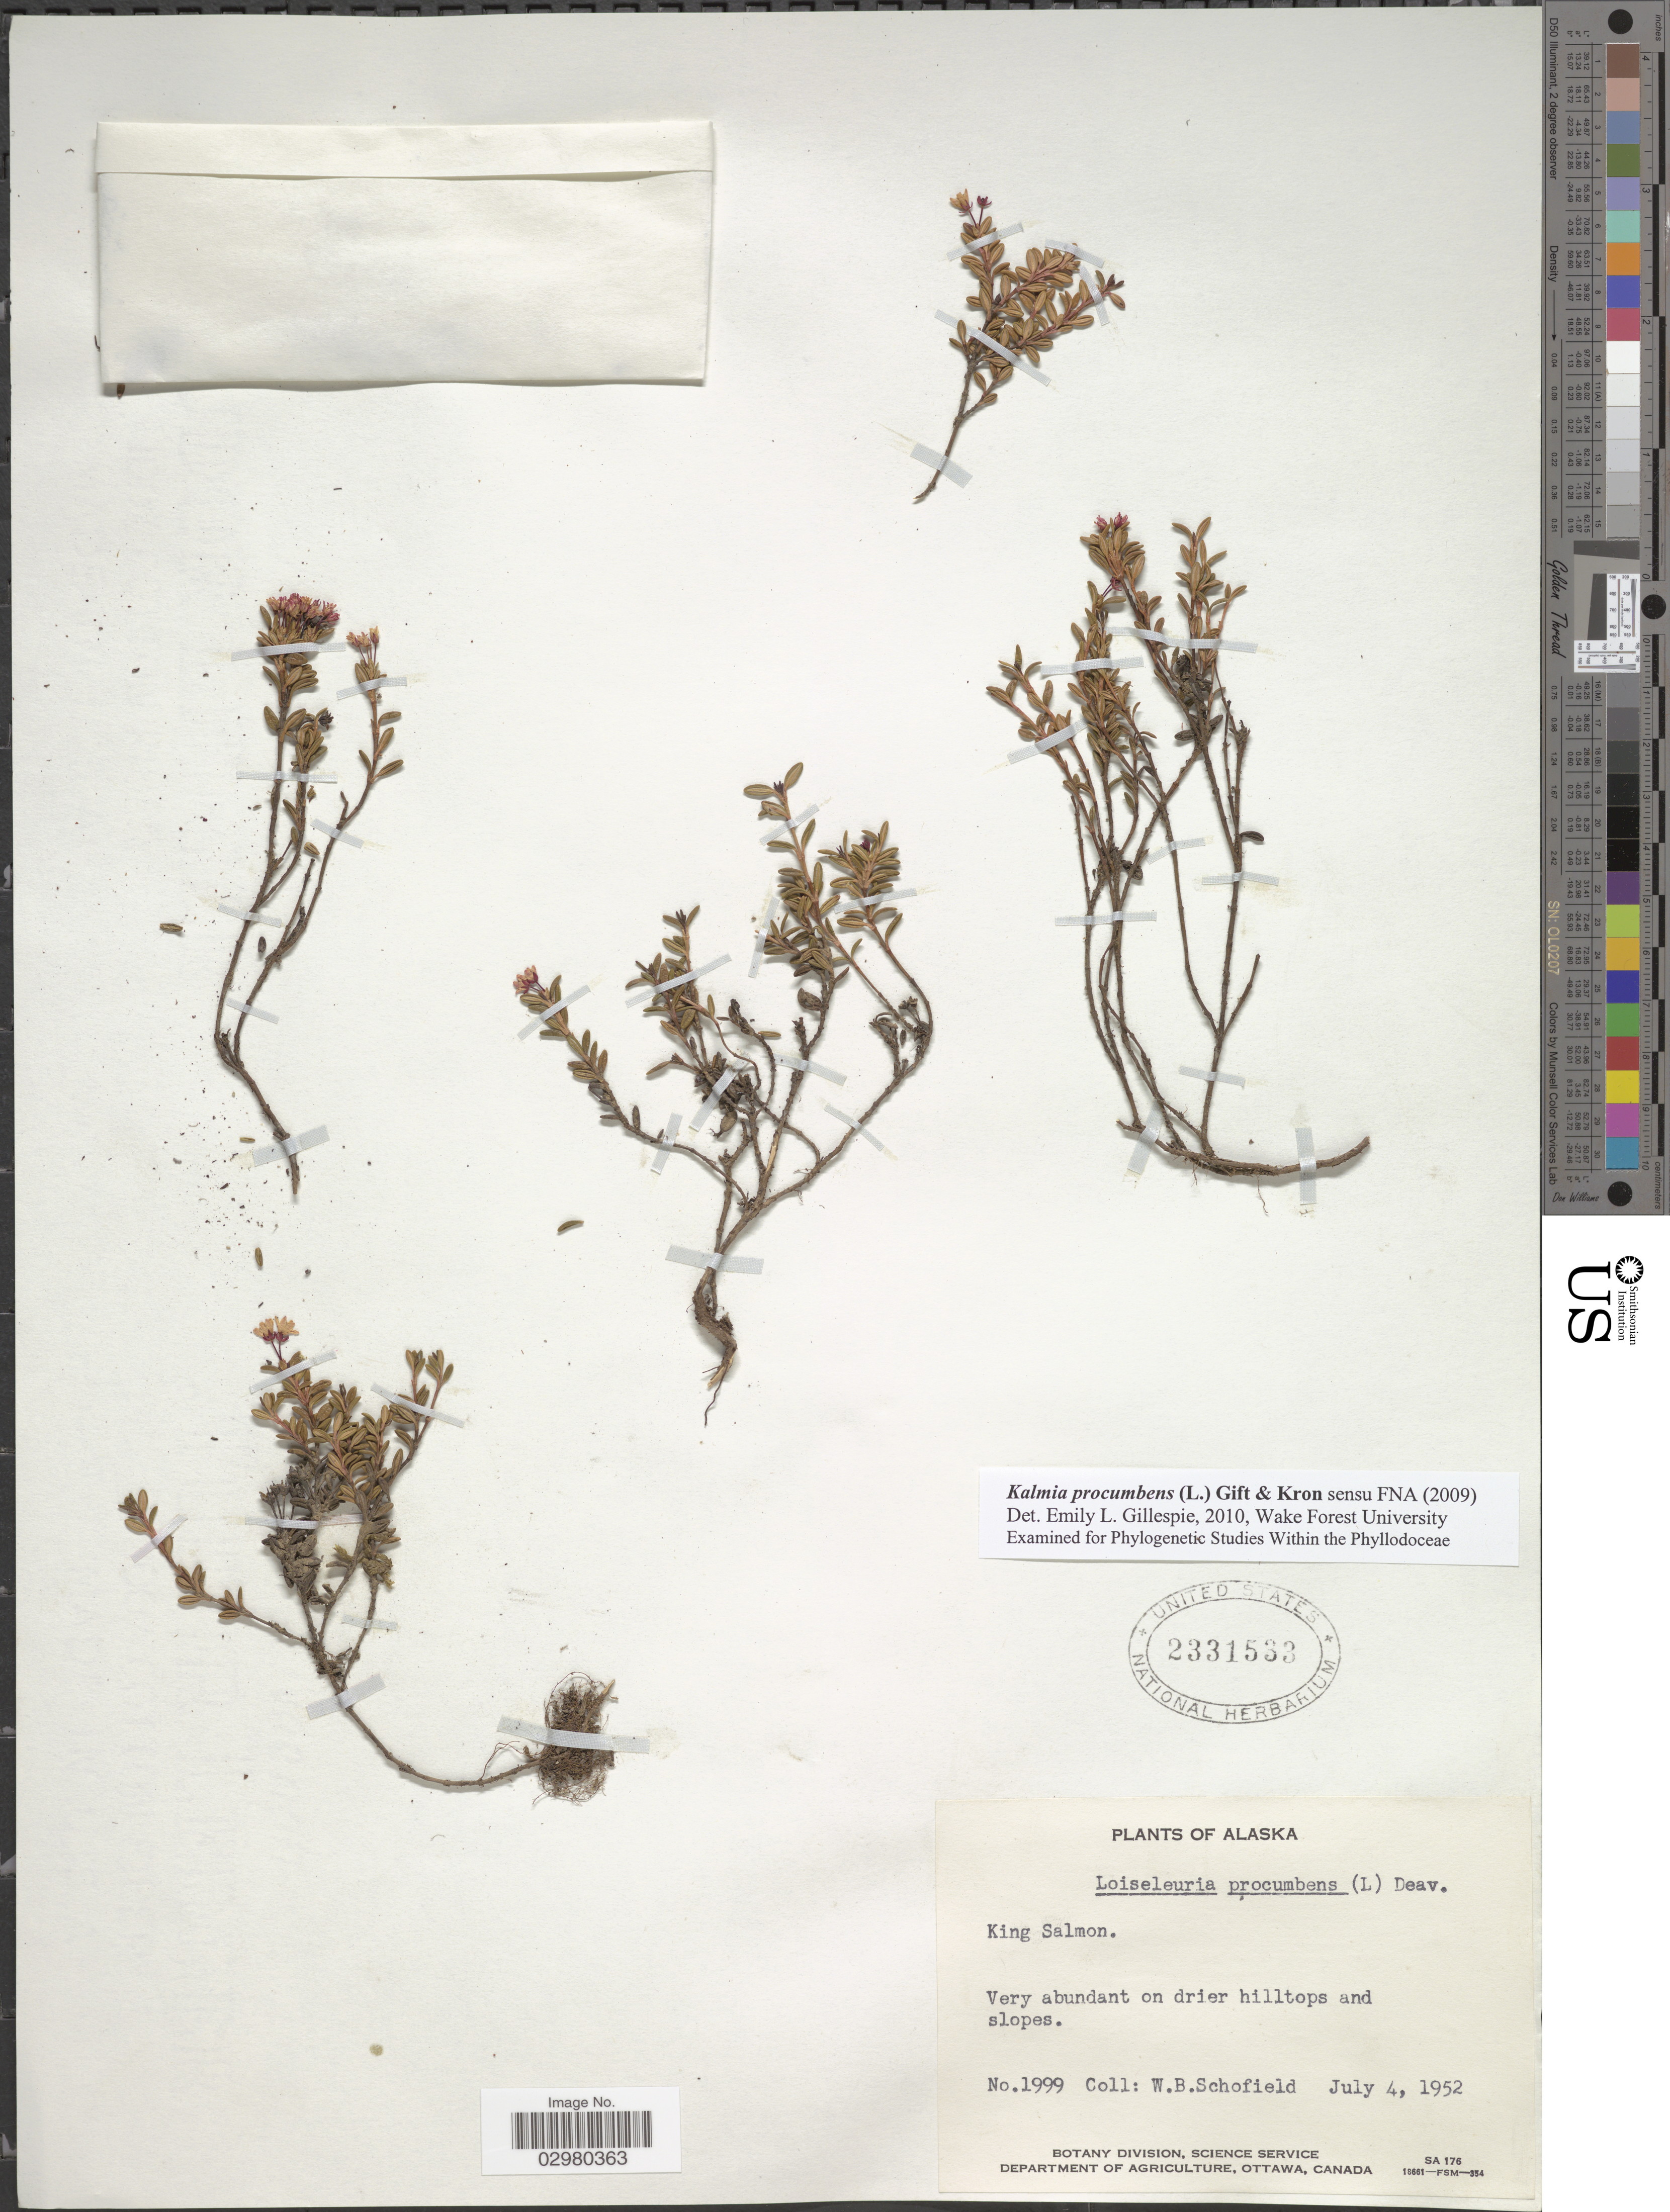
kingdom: Plantae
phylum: Tracheophyta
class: Magnoliopsida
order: Ericales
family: Ericaceae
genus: Loiseleuria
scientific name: Loiseleuria procumbens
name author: (L.) Desv.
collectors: W. Schofield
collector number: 1999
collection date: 1952-07-04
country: United States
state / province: Alaska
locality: King Salmon. Very abundant on drier hilltops and slopes.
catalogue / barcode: US 2331533